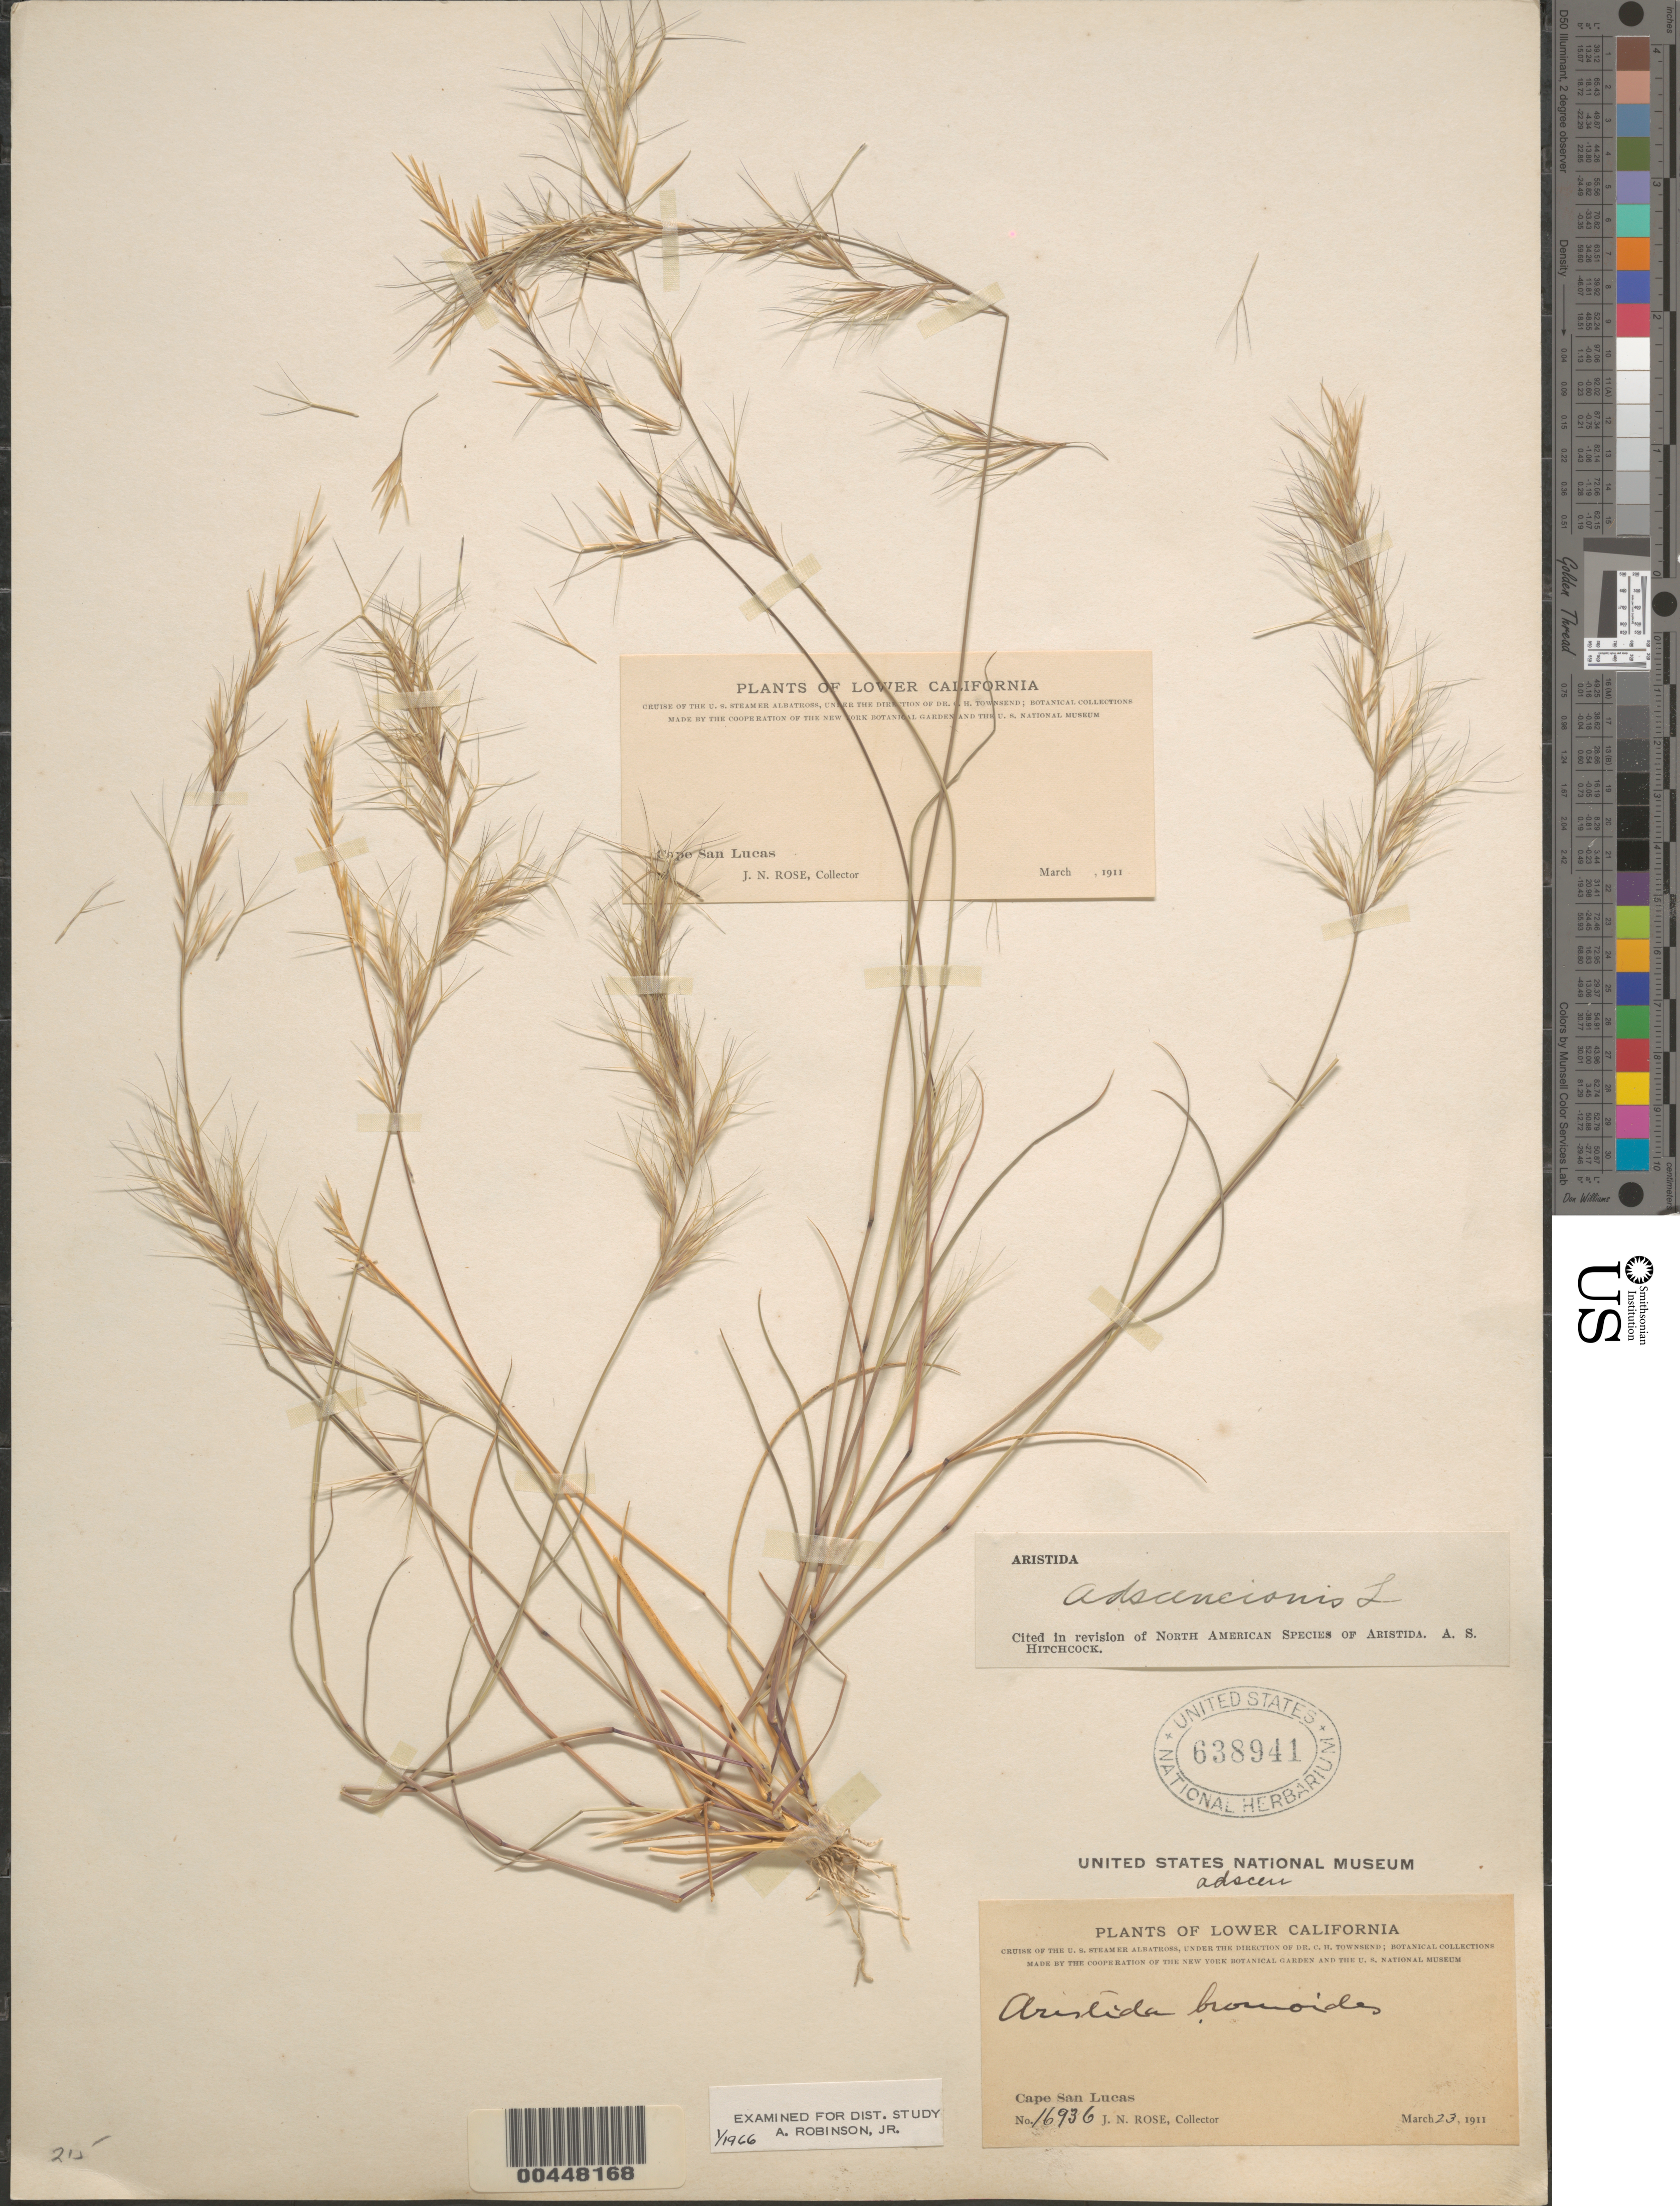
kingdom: Plantae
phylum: Tracheophyta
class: Liliopsida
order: Poales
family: Poaceae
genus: Aristida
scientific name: Aristida adscensionis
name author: L.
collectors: J. N. Rose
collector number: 16936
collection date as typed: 23 Mar 1911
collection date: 1911-03-23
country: Mexico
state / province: Baja California Sur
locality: Cape San Lucas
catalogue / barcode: US 638941